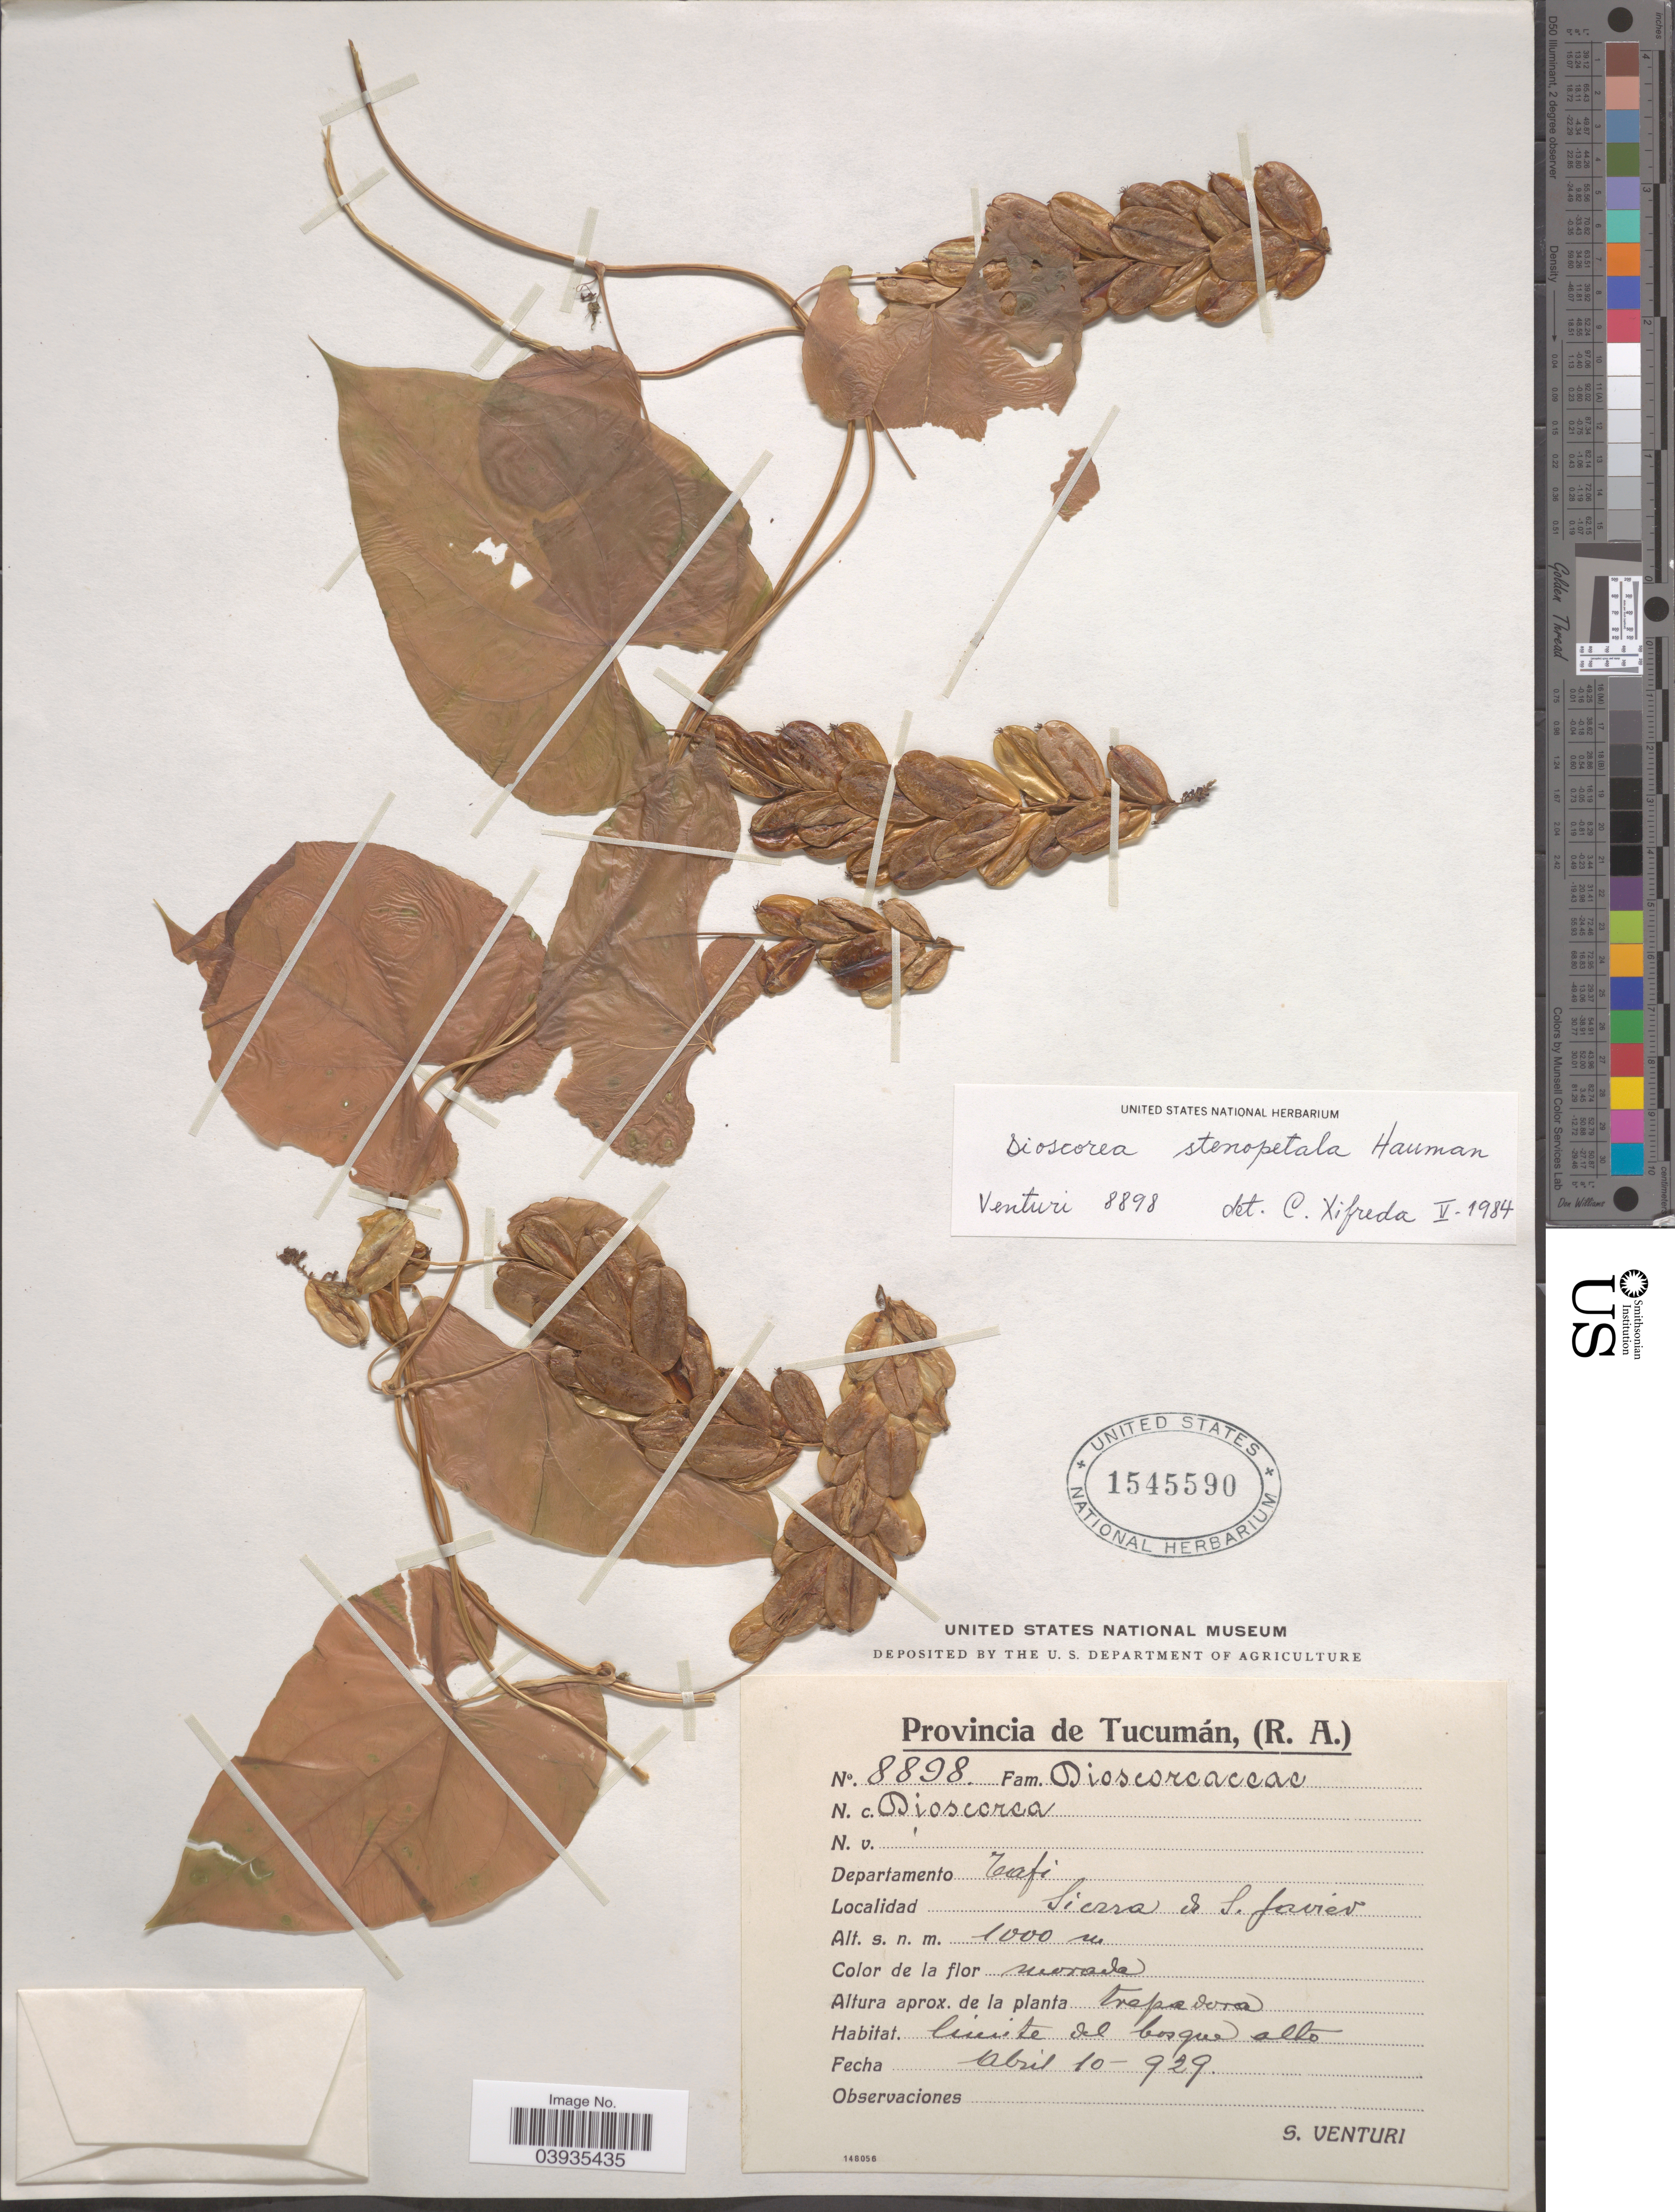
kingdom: Plantae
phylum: Tracheophyta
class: Liliopsida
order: Dioscoreales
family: Dioscoreaceae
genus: Dioscorea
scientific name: Dioscorea stenopetala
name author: Hauman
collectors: S. Venturi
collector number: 8898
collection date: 1929-04-10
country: Argentina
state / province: Tucuman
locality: Departamento Tafi. Sierra et S. Javier.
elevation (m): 1000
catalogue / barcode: US 1545590